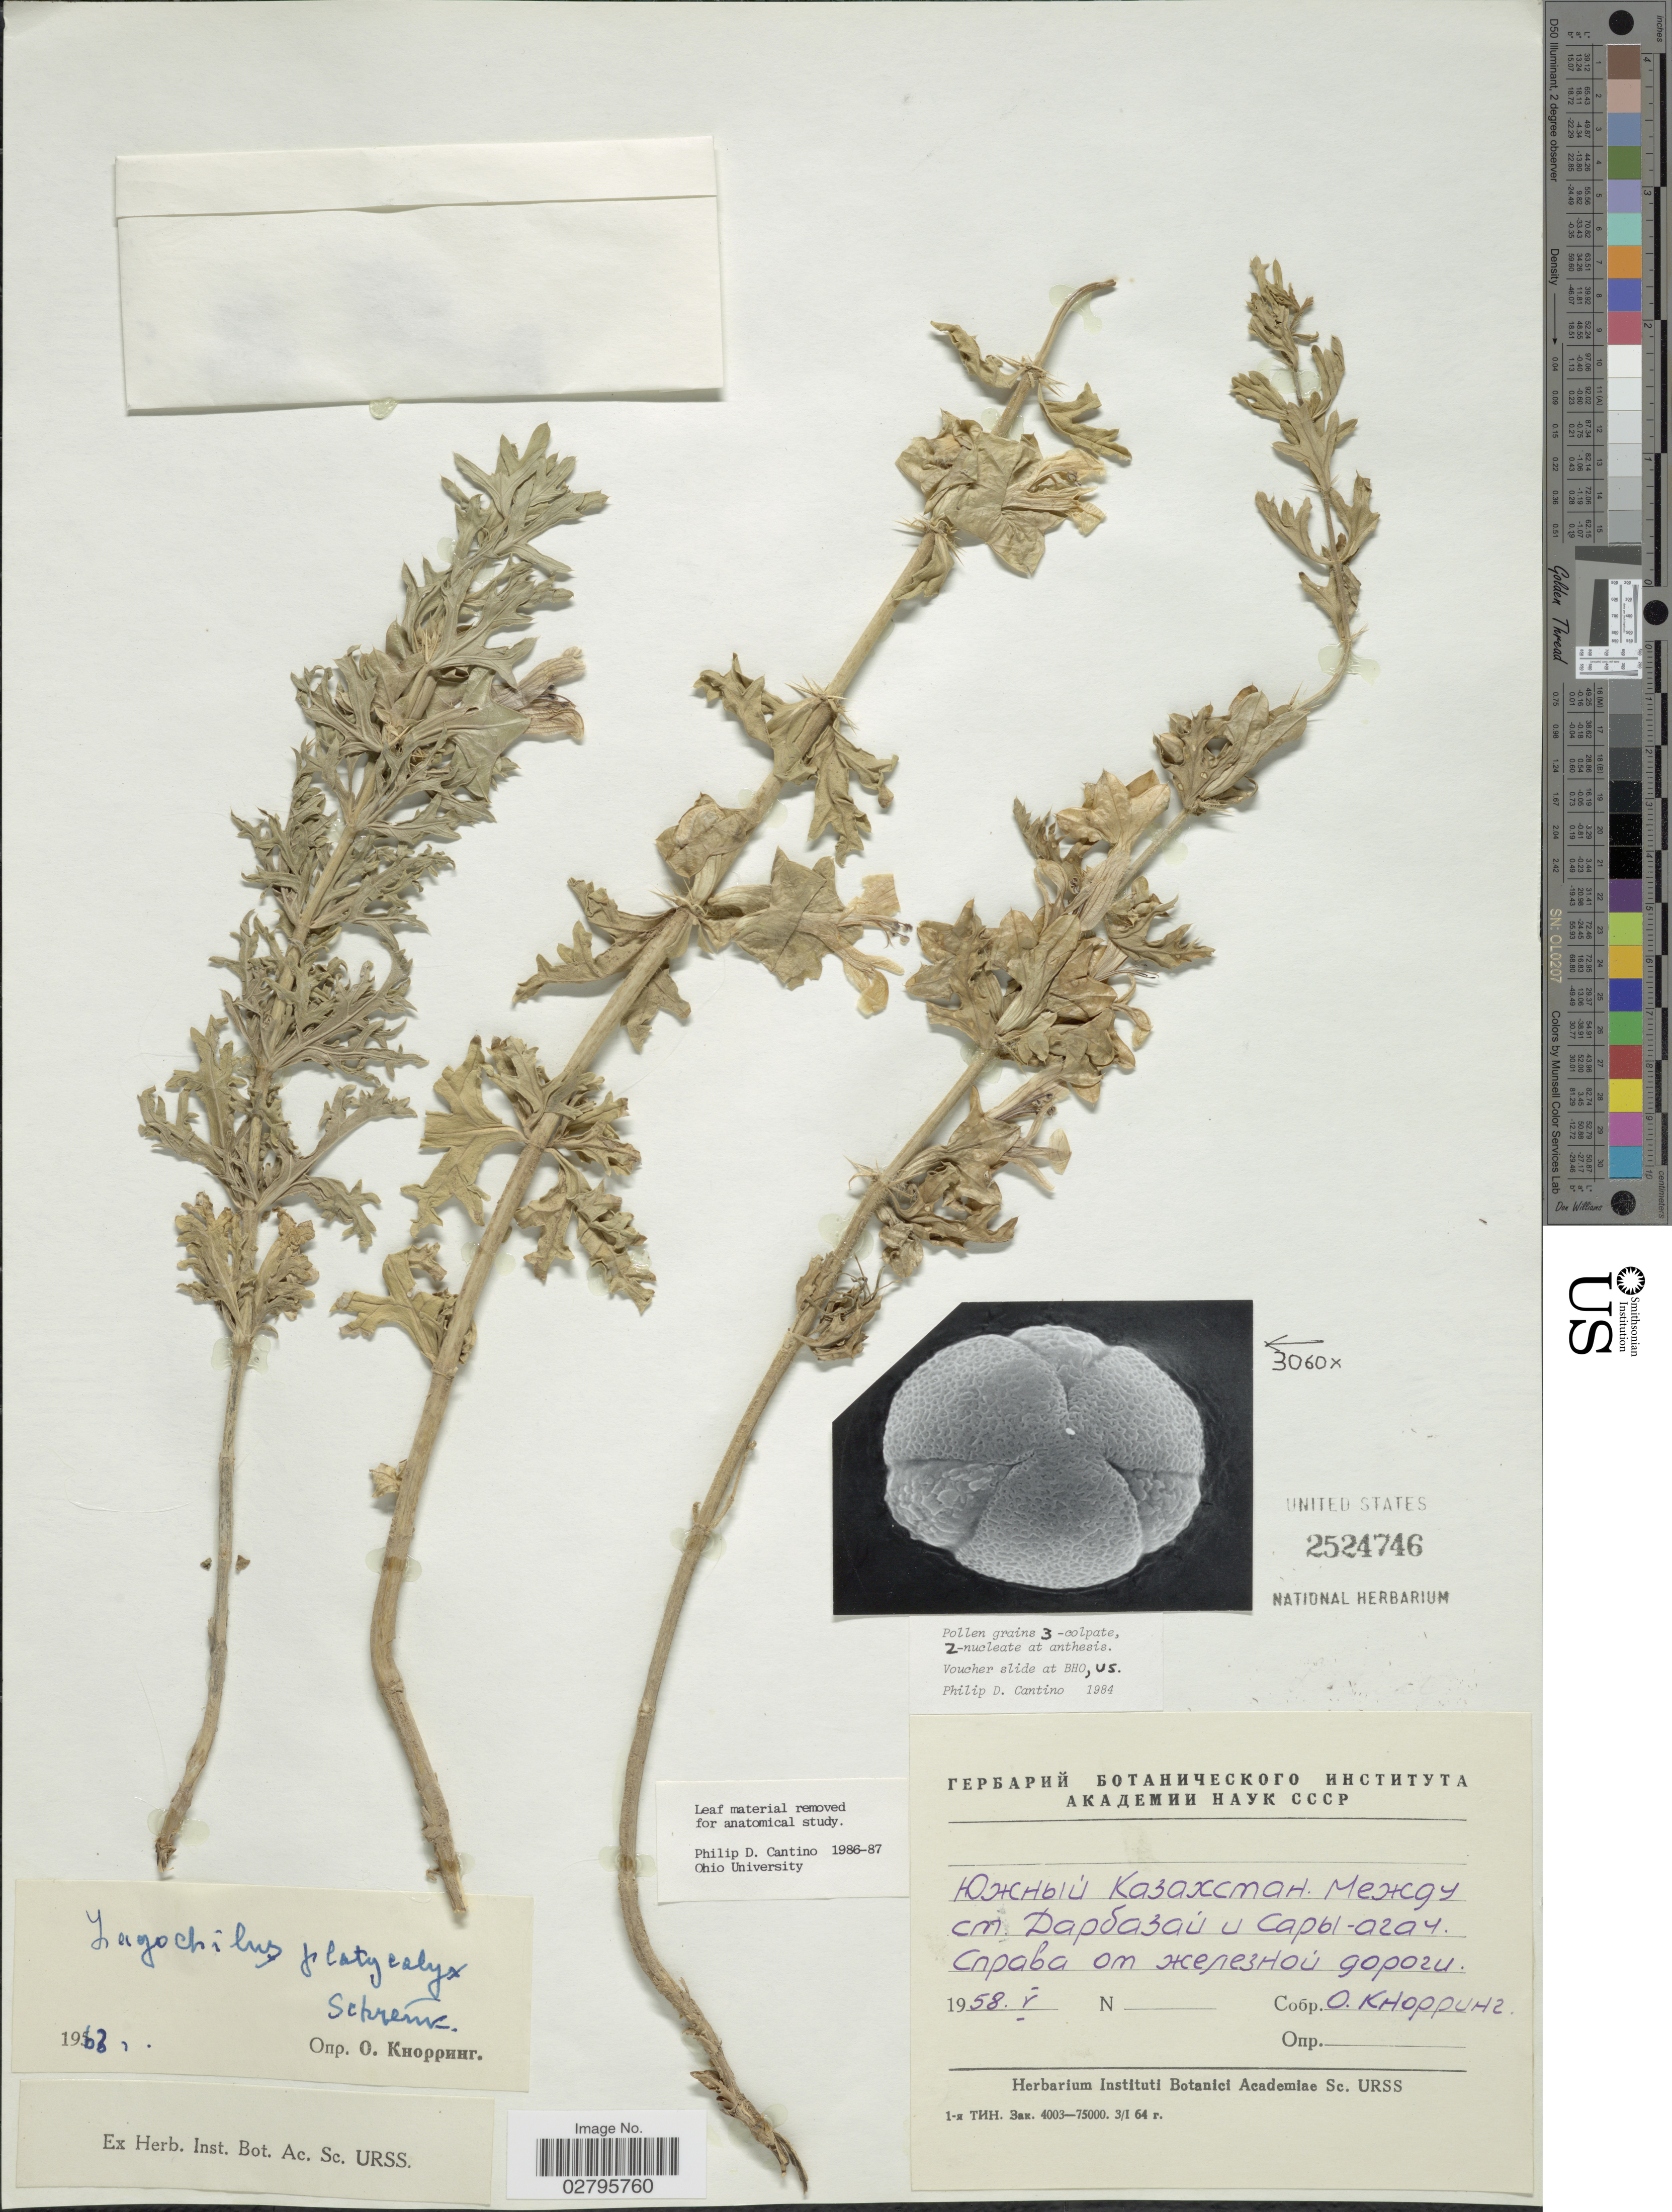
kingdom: Plantae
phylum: Tracheophyta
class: Magnoliopsida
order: Lamiales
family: Lamiaceae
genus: Lagochilus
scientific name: Lagochilus platycalyx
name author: Schrenk ex Fisch. & C.A. Mey.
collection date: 1958-05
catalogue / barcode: US 2524746